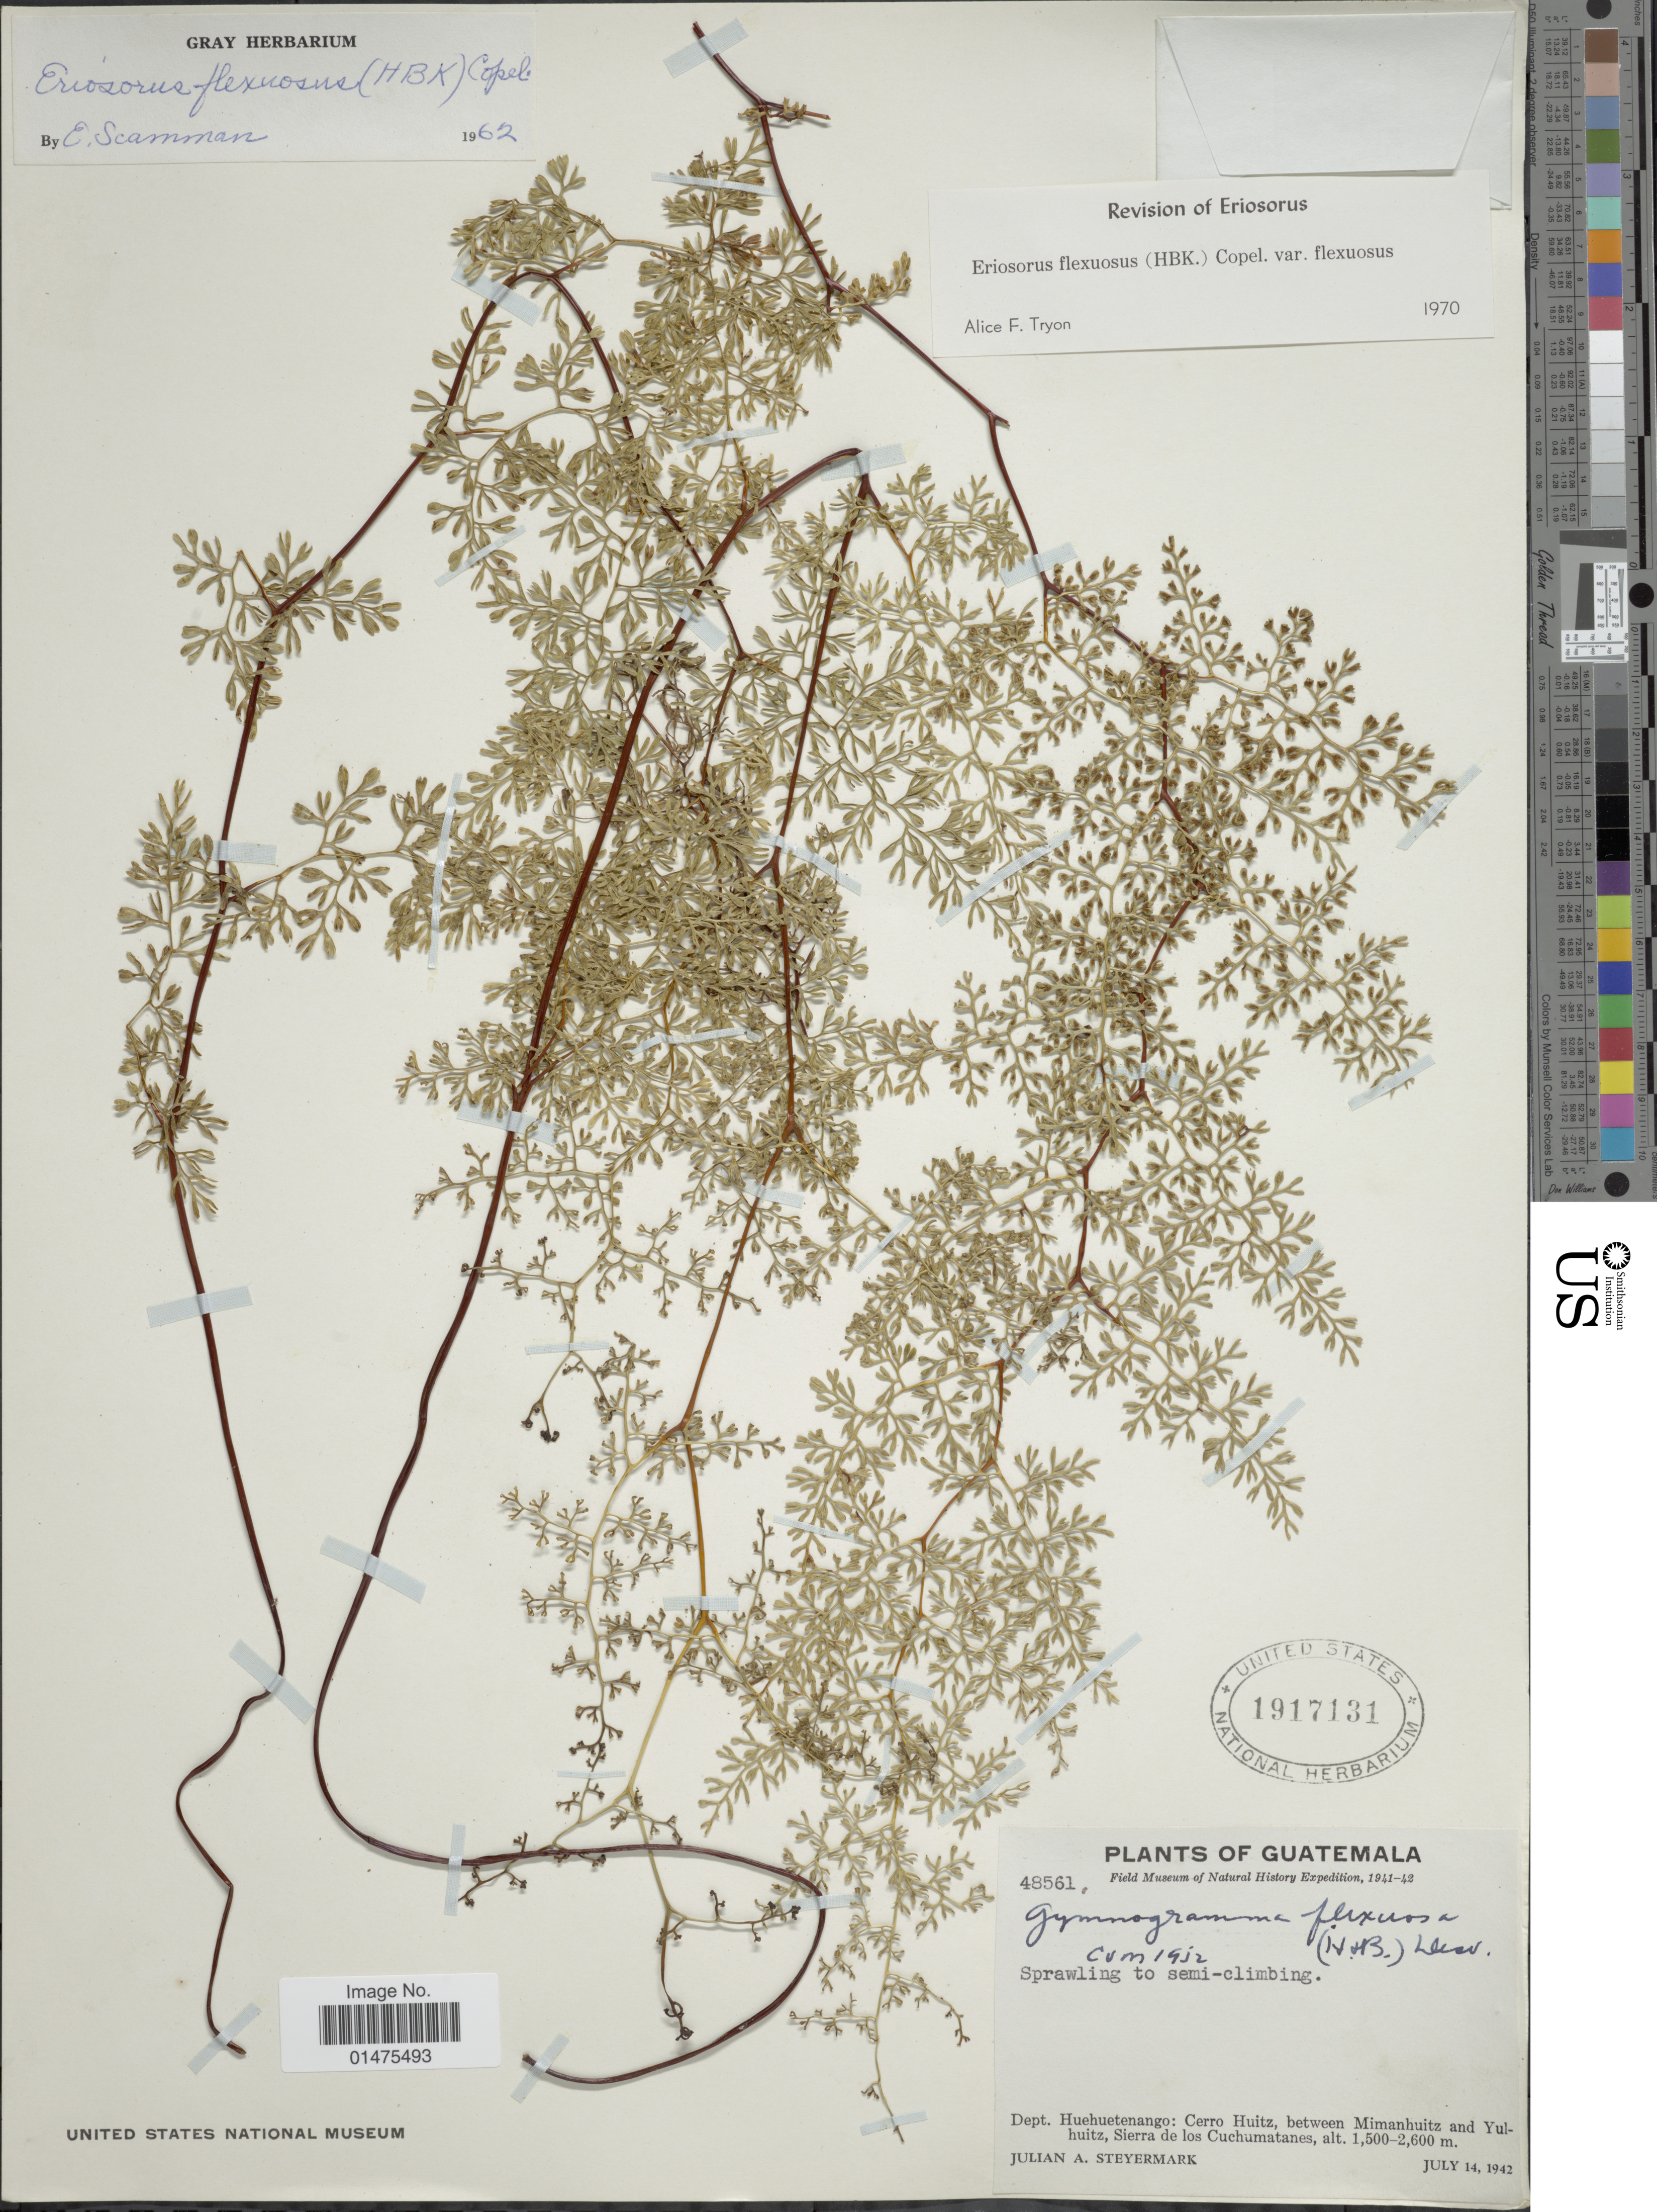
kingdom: Plantae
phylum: Tracheophyta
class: Polypodiopsida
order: Polypodiales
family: Pteridaceae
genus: Jamesonia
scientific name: Jamesonia flexuosa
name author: (Humb. & Bonpl.) Christenh.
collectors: J. Steyermark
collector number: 48561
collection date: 1942-07-14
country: Guatemala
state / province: Huehuetenango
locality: Dept. Huehuetenango: Cerro Huitz, between Mimanhuitz and Yulhuitz, Sierra de los Cuchumatanes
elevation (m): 1500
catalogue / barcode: US 1917131